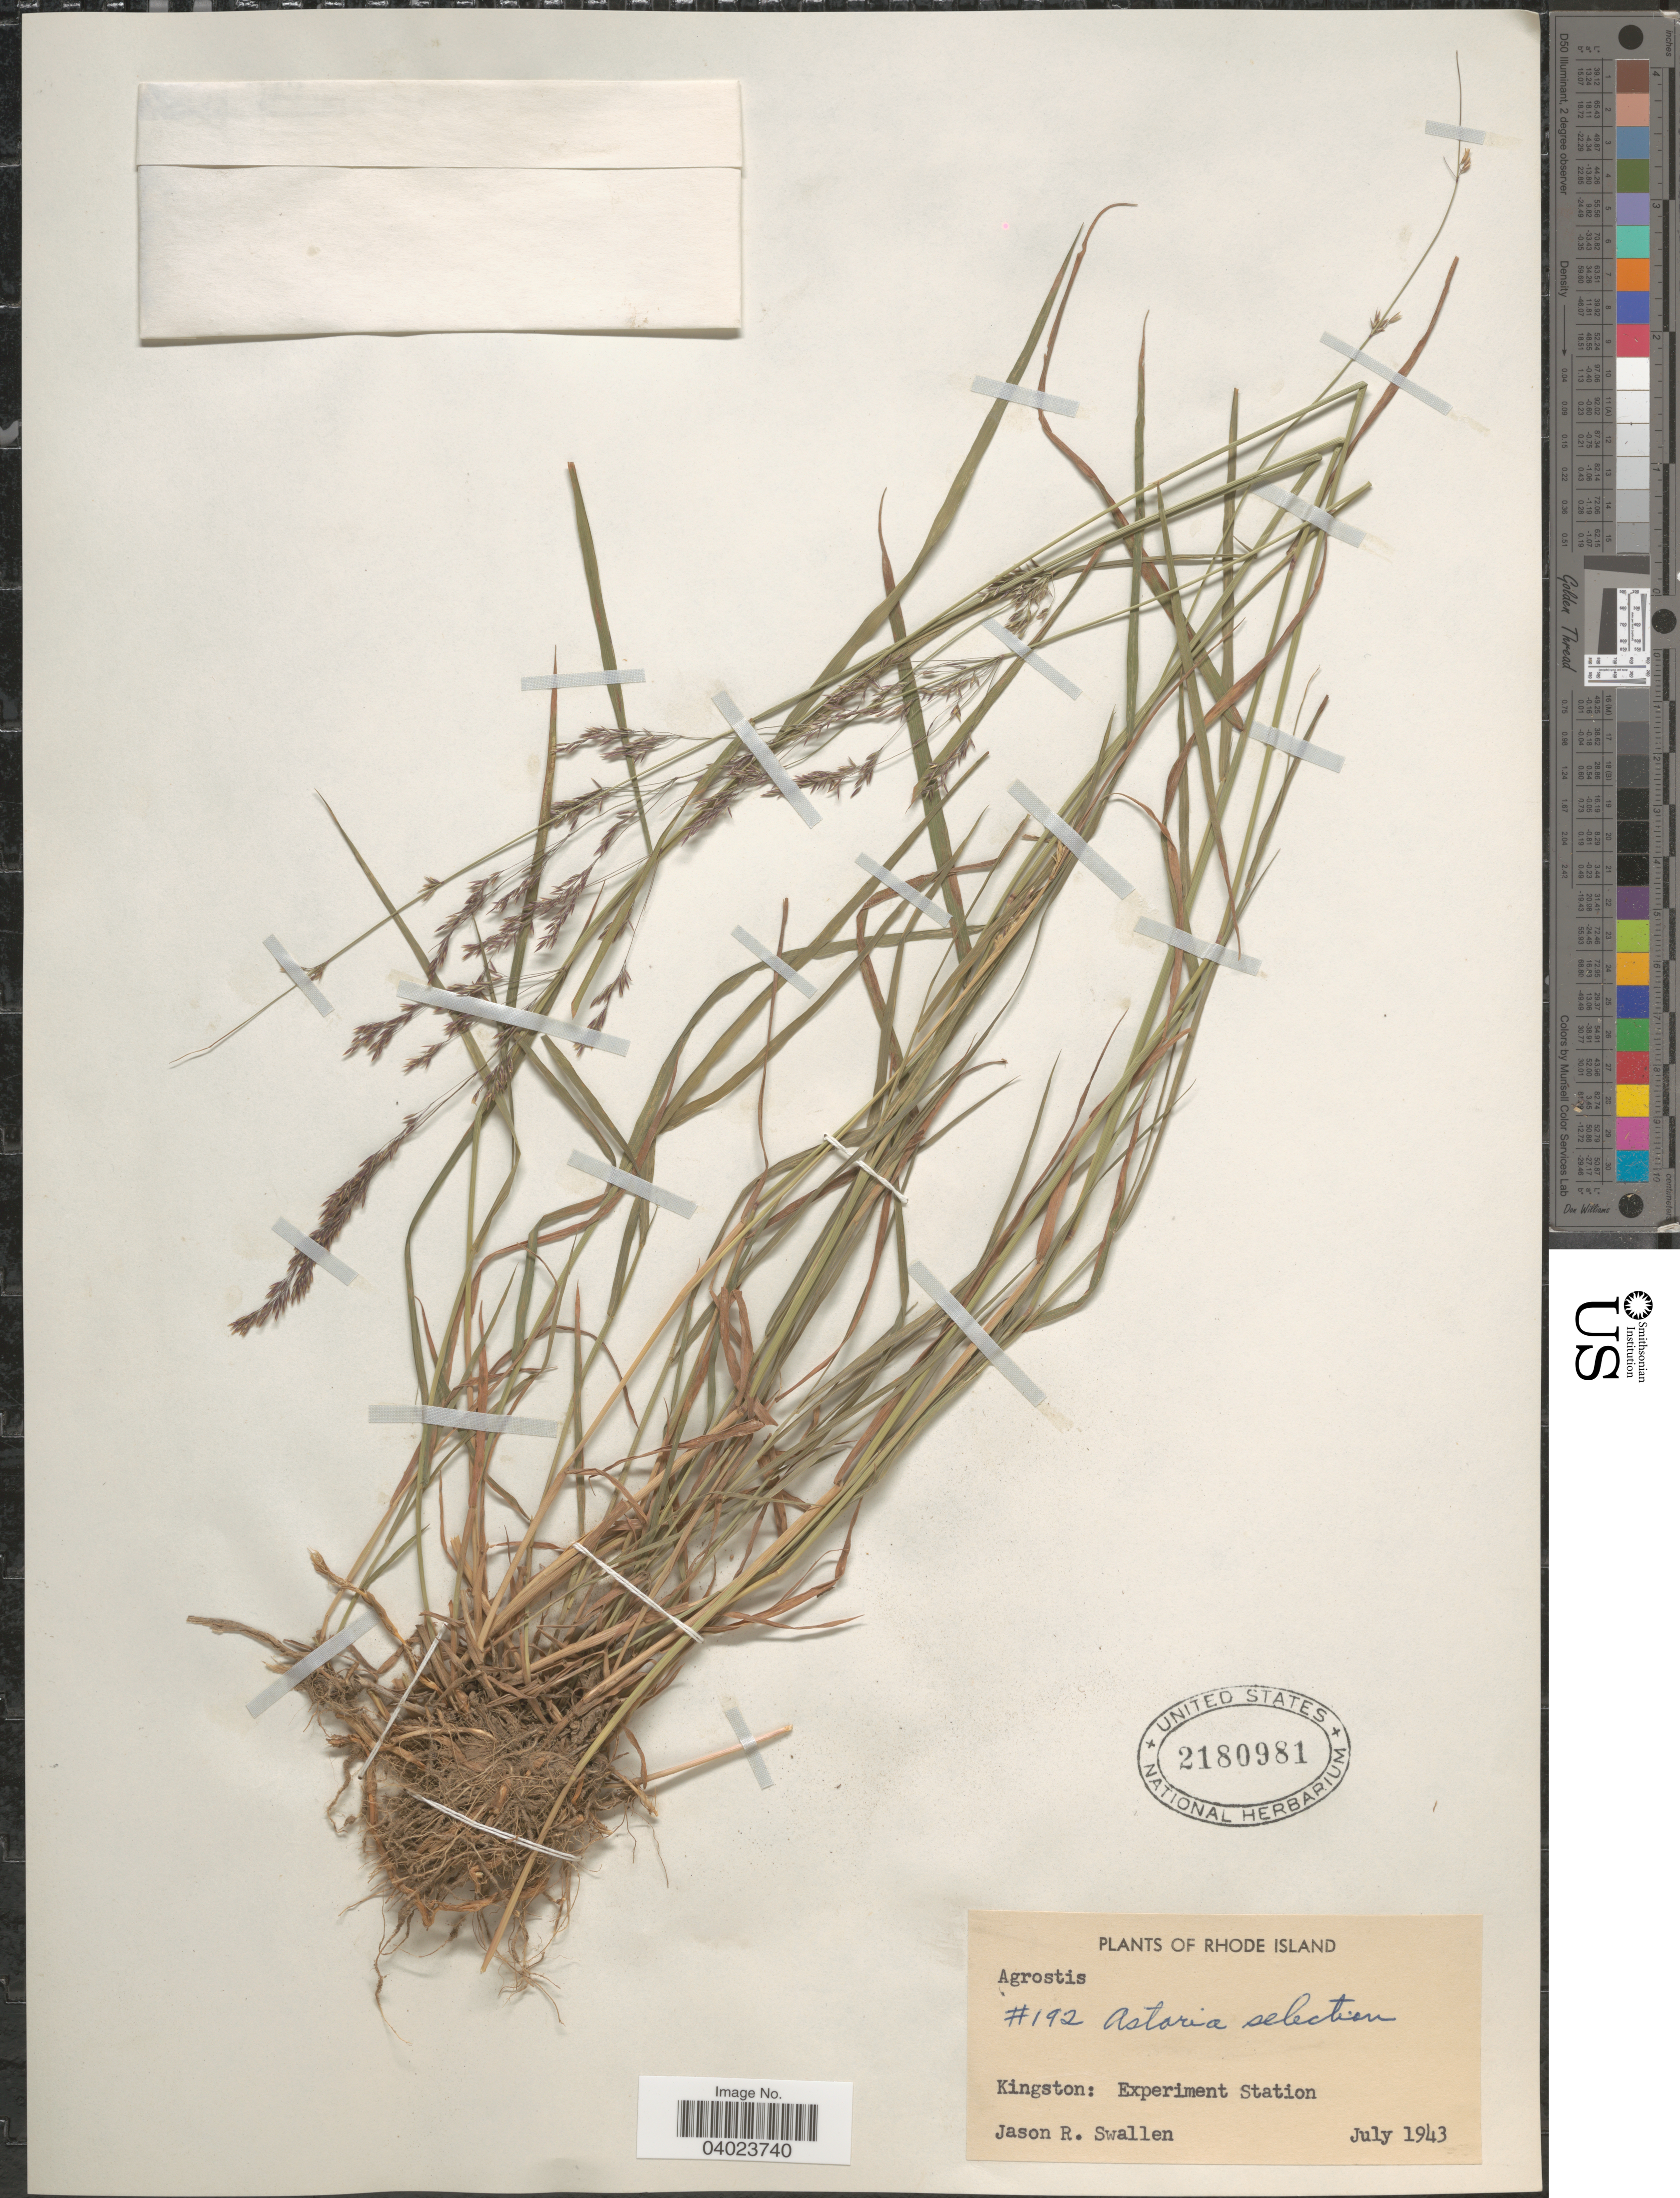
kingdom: Plantae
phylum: Tracheophyta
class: Liliopsida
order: Poales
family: Poaceae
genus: Agrostis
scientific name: Agrostis sp.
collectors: J. R. Swallen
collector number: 192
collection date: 1943-07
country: United States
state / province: Rhode Island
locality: Kingston: Experiment Station.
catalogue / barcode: US 2180981